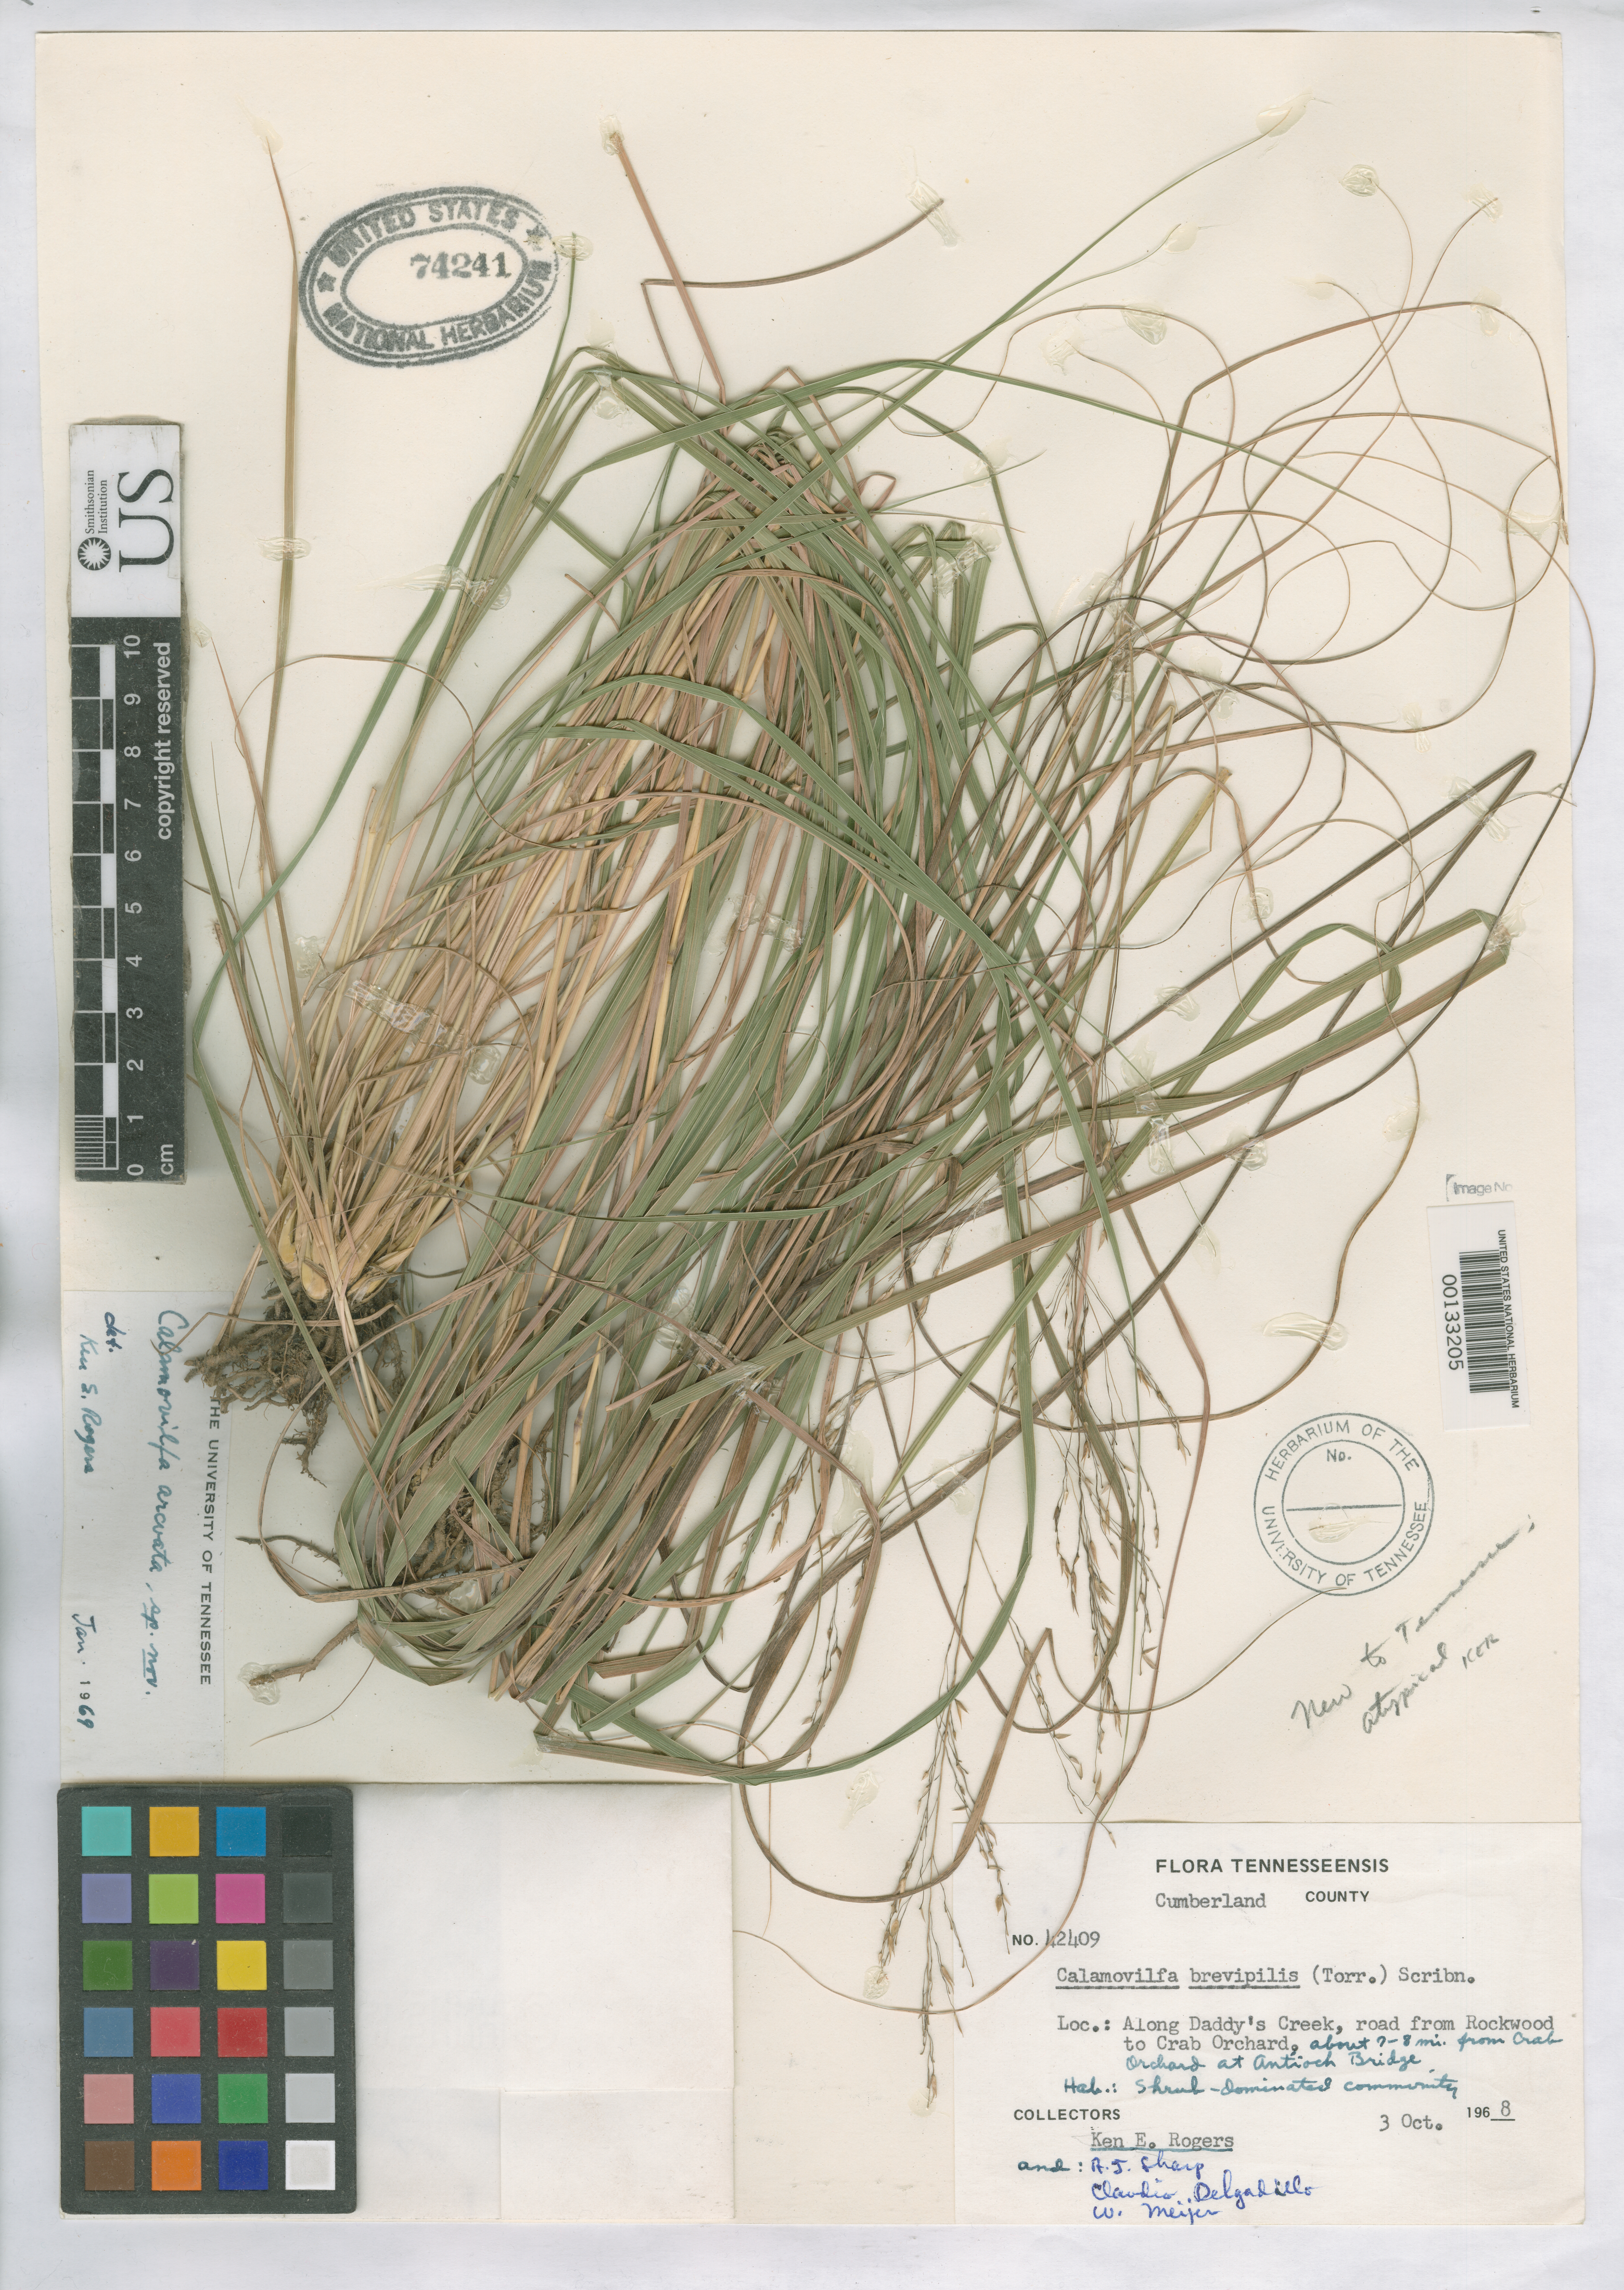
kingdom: Plantae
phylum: Tracheophyta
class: Liliopsida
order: Poales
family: Poaceae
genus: Calamovilfa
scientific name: Calamovilfa arcuata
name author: K.E. Rogers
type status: Isotype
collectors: K. Rogers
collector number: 42409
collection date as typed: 03 Oct 1968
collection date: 1968-10-03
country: United States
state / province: Tennessee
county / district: Cumberland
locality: Along Daddy's Creek Road from Rockwood to Crab Orchard about 7 - 8 mi. from Crab Orchard at Antioch Bridge.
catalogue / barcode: US 74241